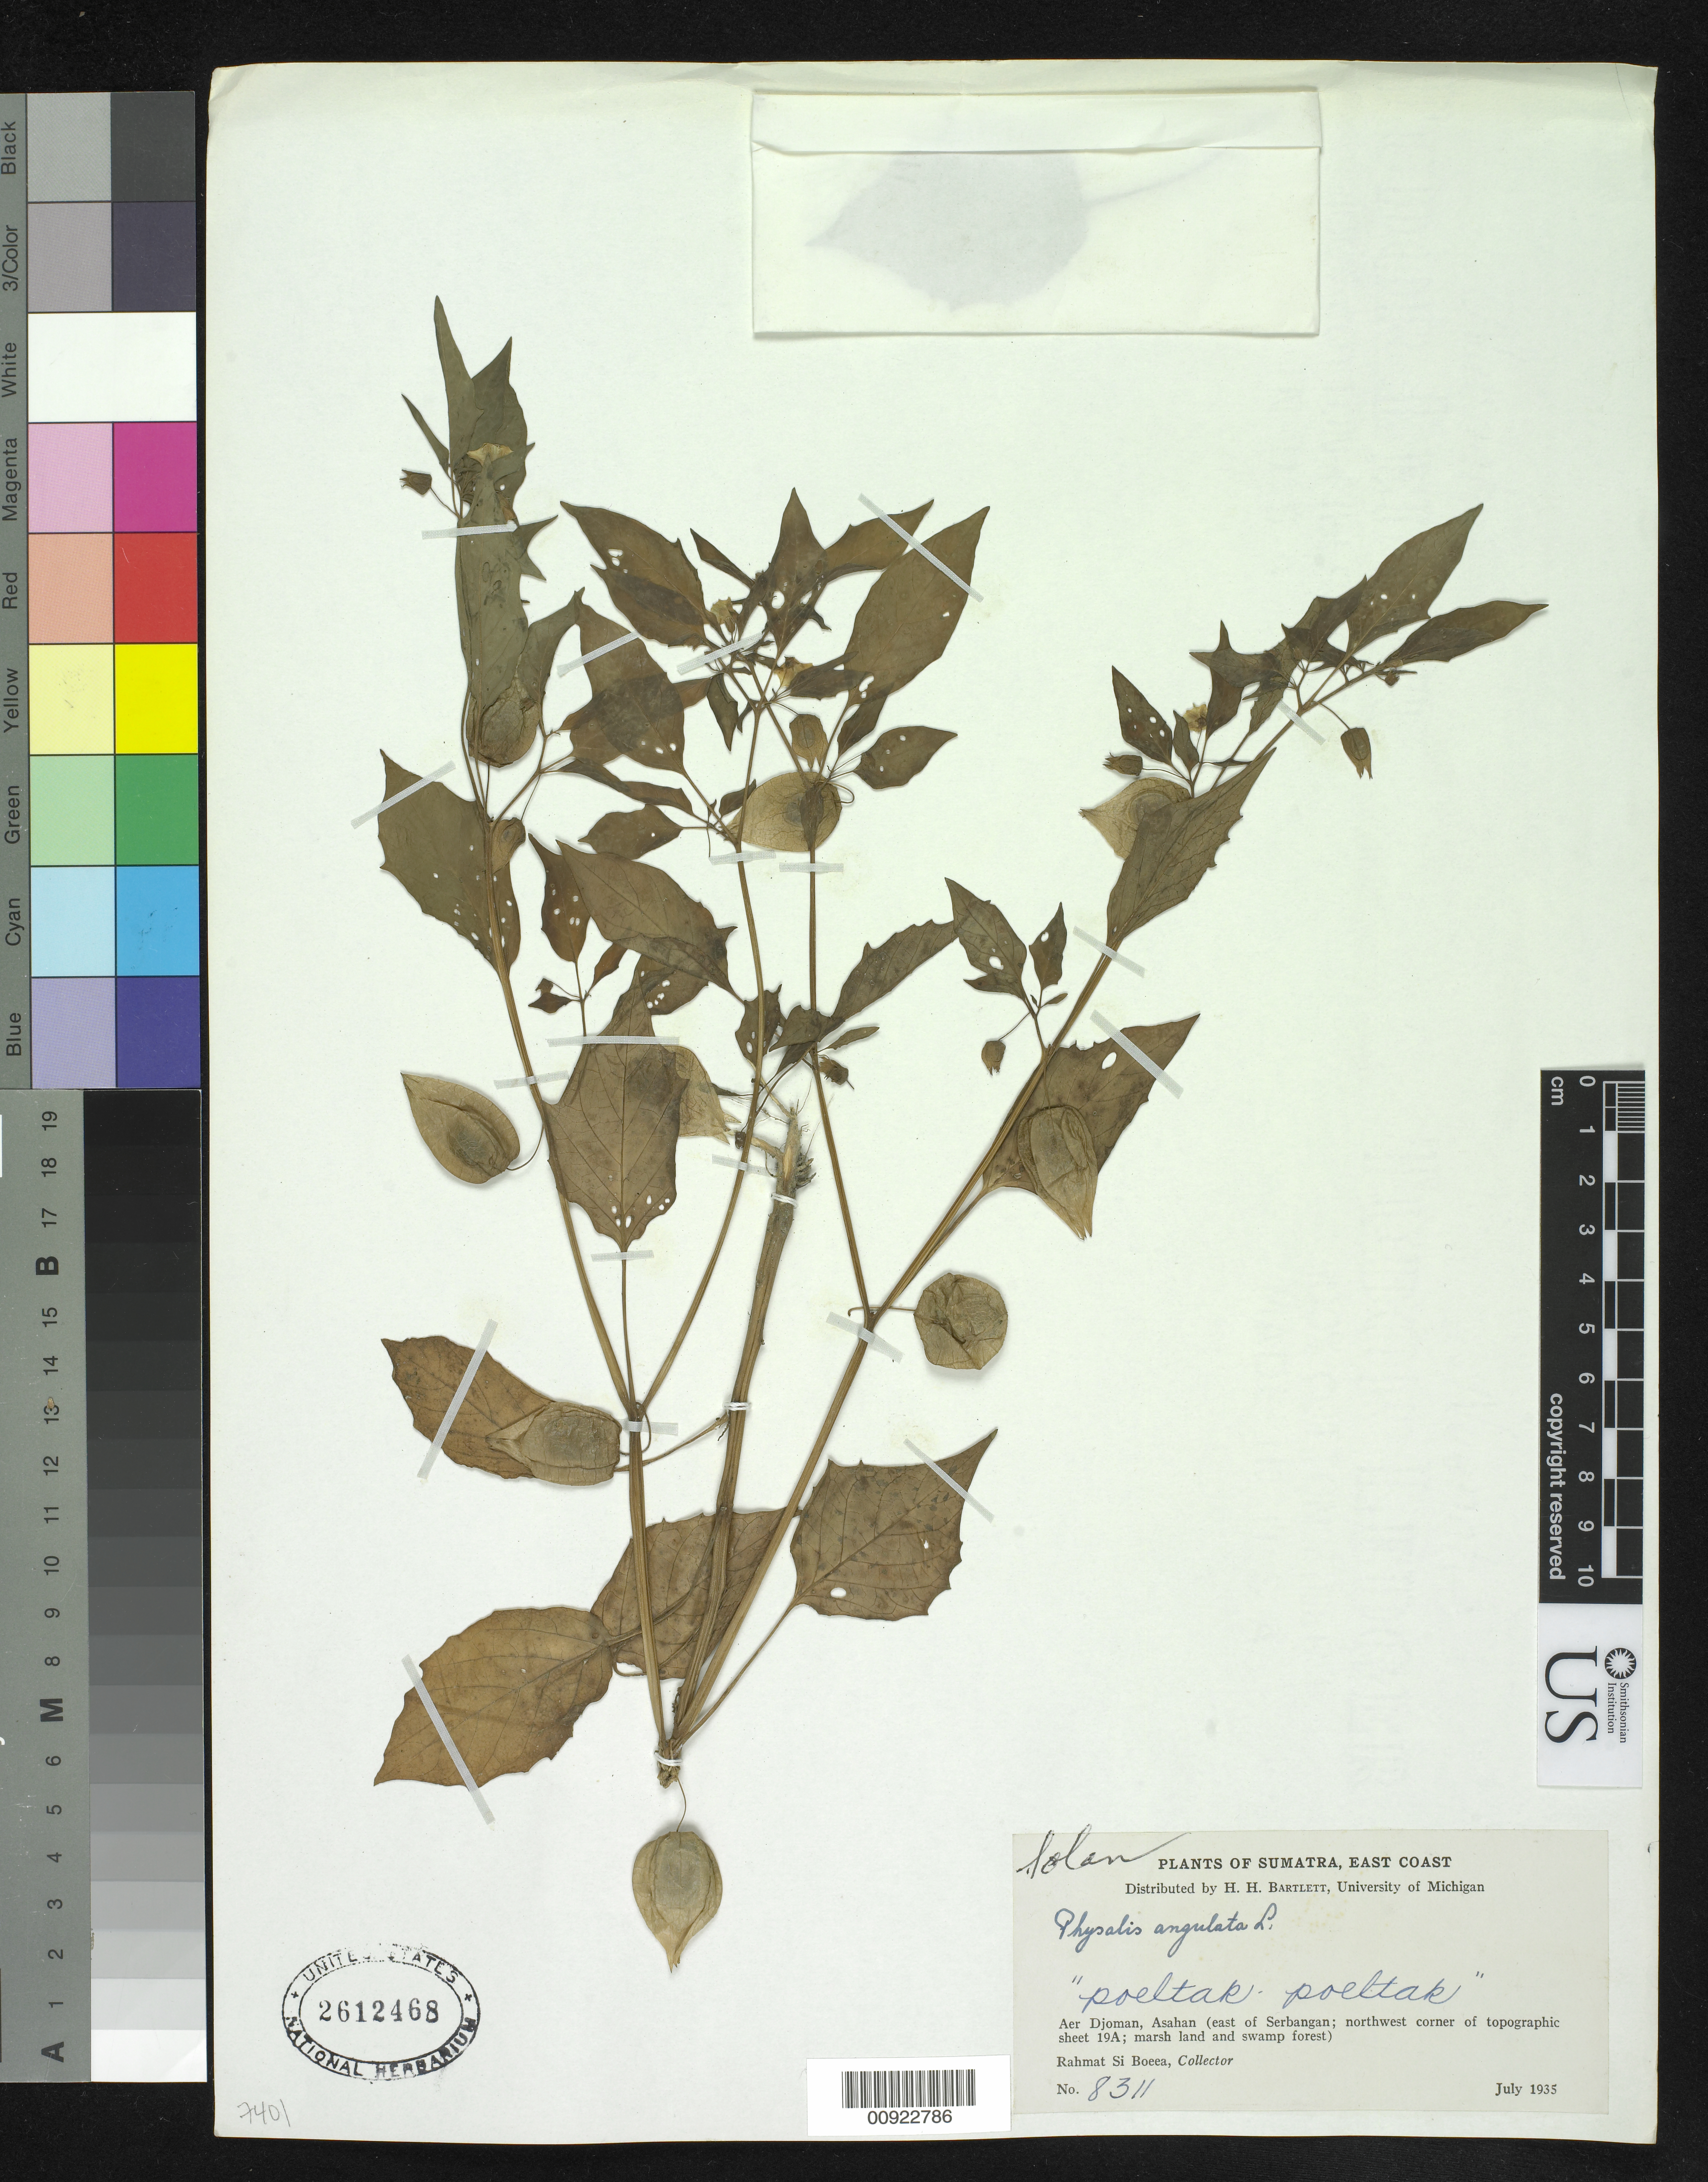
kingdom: Plantae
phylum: Tracheophyta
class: Magnoliopsida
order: Solanales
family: Solanaceae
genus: Physalis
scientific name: Physalis angulata var. angulata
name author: L.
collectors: Rahmat Si Boeea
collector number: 8311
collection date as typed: Jul 1935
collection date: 1935-07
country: Indonesia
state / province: Sumatra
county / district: Aceh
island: Sumatra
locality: Aer Djoman, Asahan (east of Serbangan)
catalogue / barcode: US 2612468